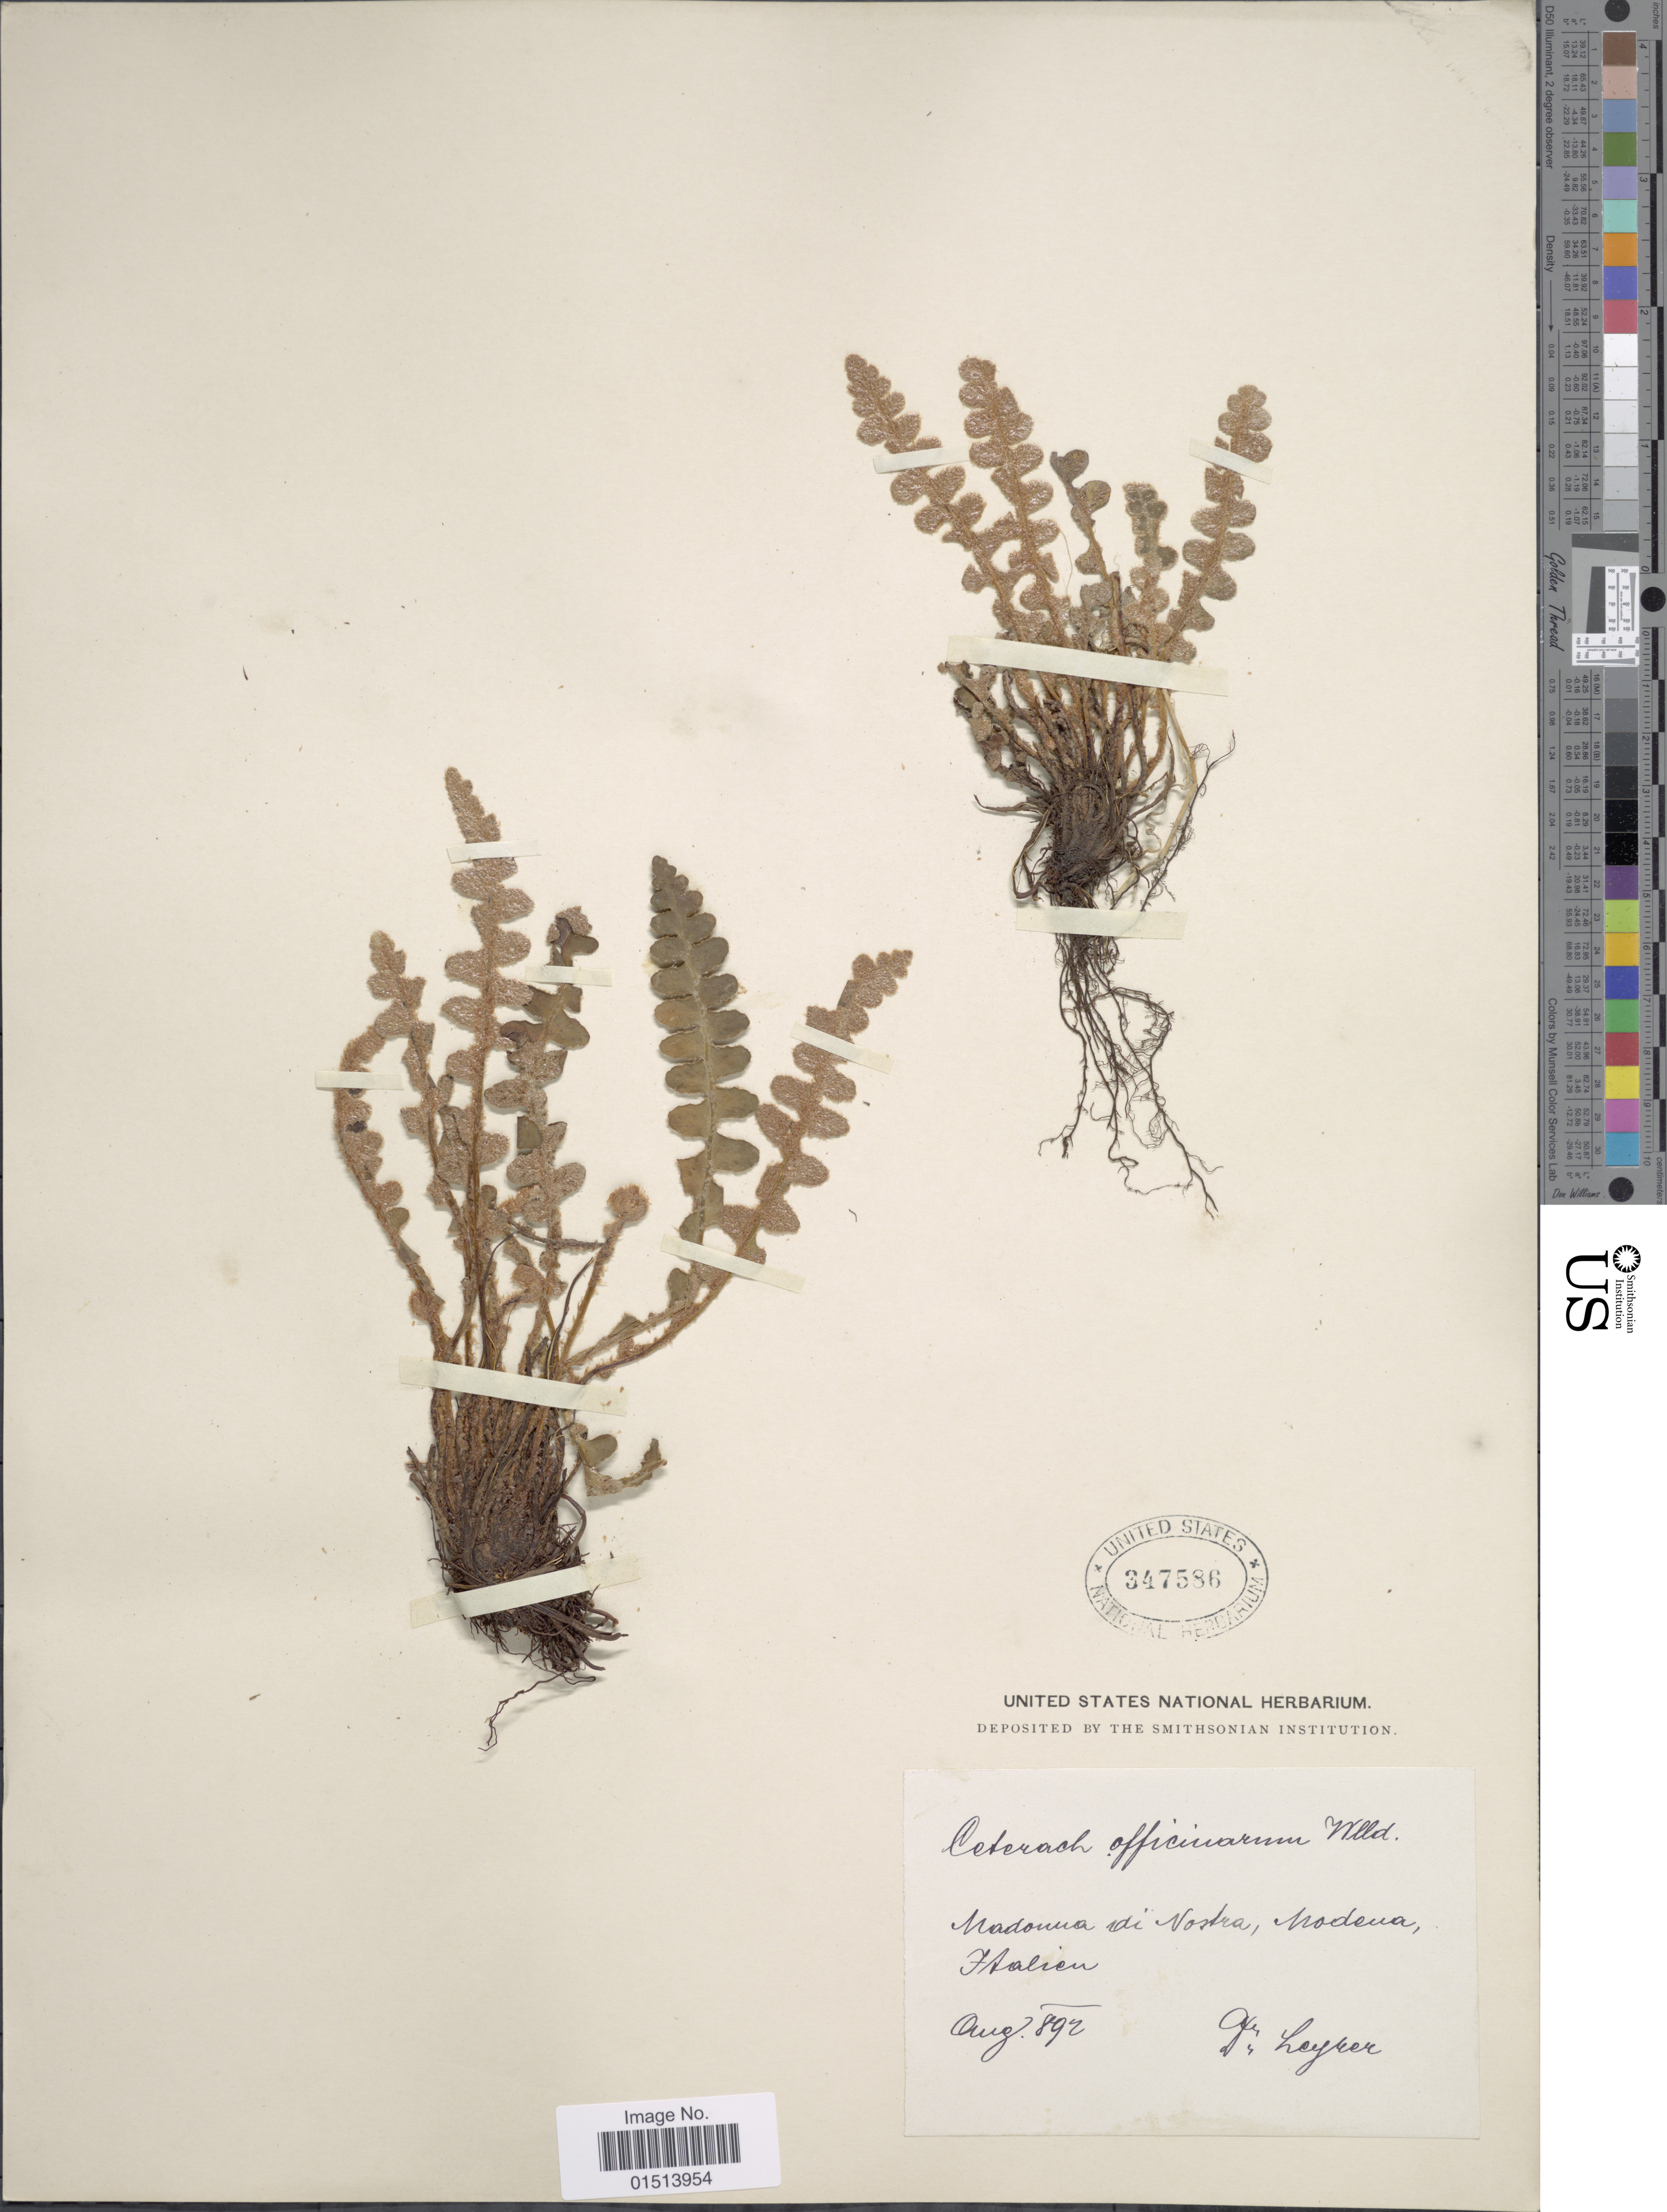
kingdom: Plantae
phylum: Tracheophyta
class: Polypodiopsida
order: Polypodiales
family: Aspleniaceae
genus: Asplenium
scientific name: Asplenium officinarum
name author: DC.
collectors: -. Zeyher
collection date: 1892-08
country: Italy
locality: Madonna do Vostra, Modewa, Italien [interpreted]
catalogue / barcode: US 347586